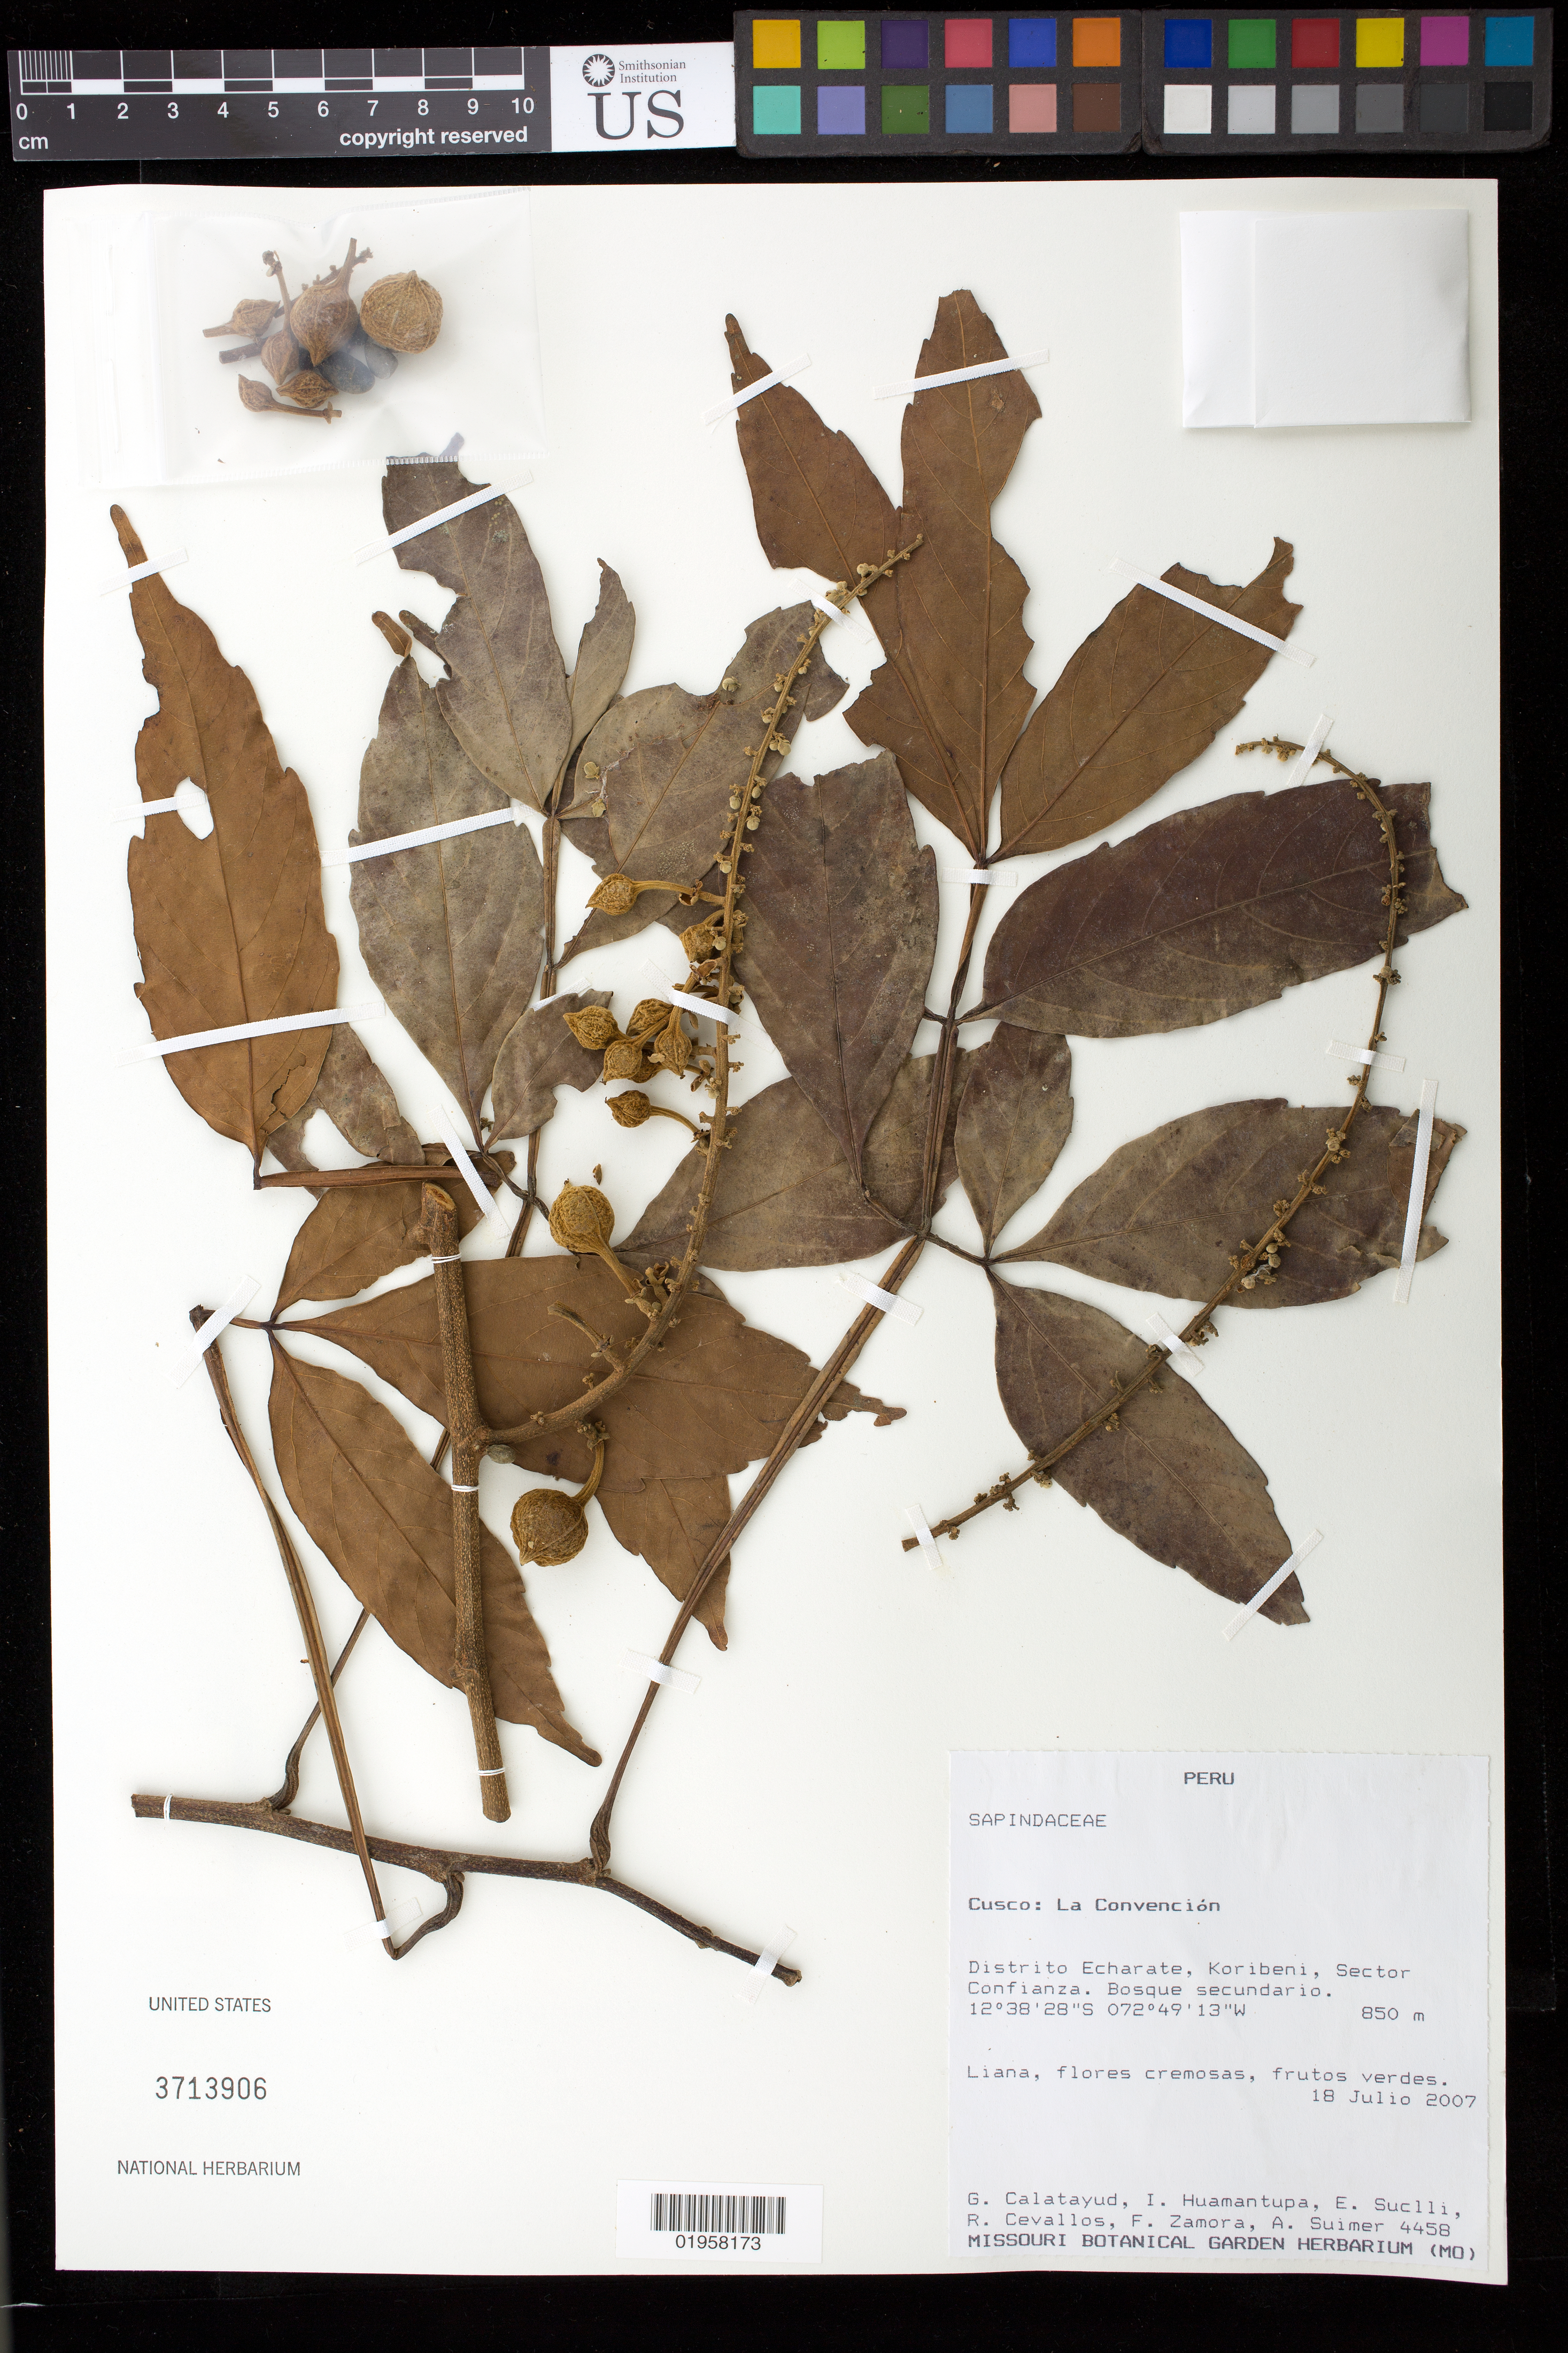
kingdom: Plantae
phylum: Tracheophyta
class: Magnoliopsida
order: Sapindales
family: Sapindaceae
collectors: G. Calatayud, I. Huamantupa, E. Suclli, R. Cevallos, F. Zamora & A. Suimer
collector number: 4458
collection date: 2007-07-18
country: Peru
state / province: Cusco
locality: La Convención. Distrito Echarate, Koribeni, Sector Confianza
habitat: Bosque secundario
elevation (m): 850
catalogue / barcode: US 3713906